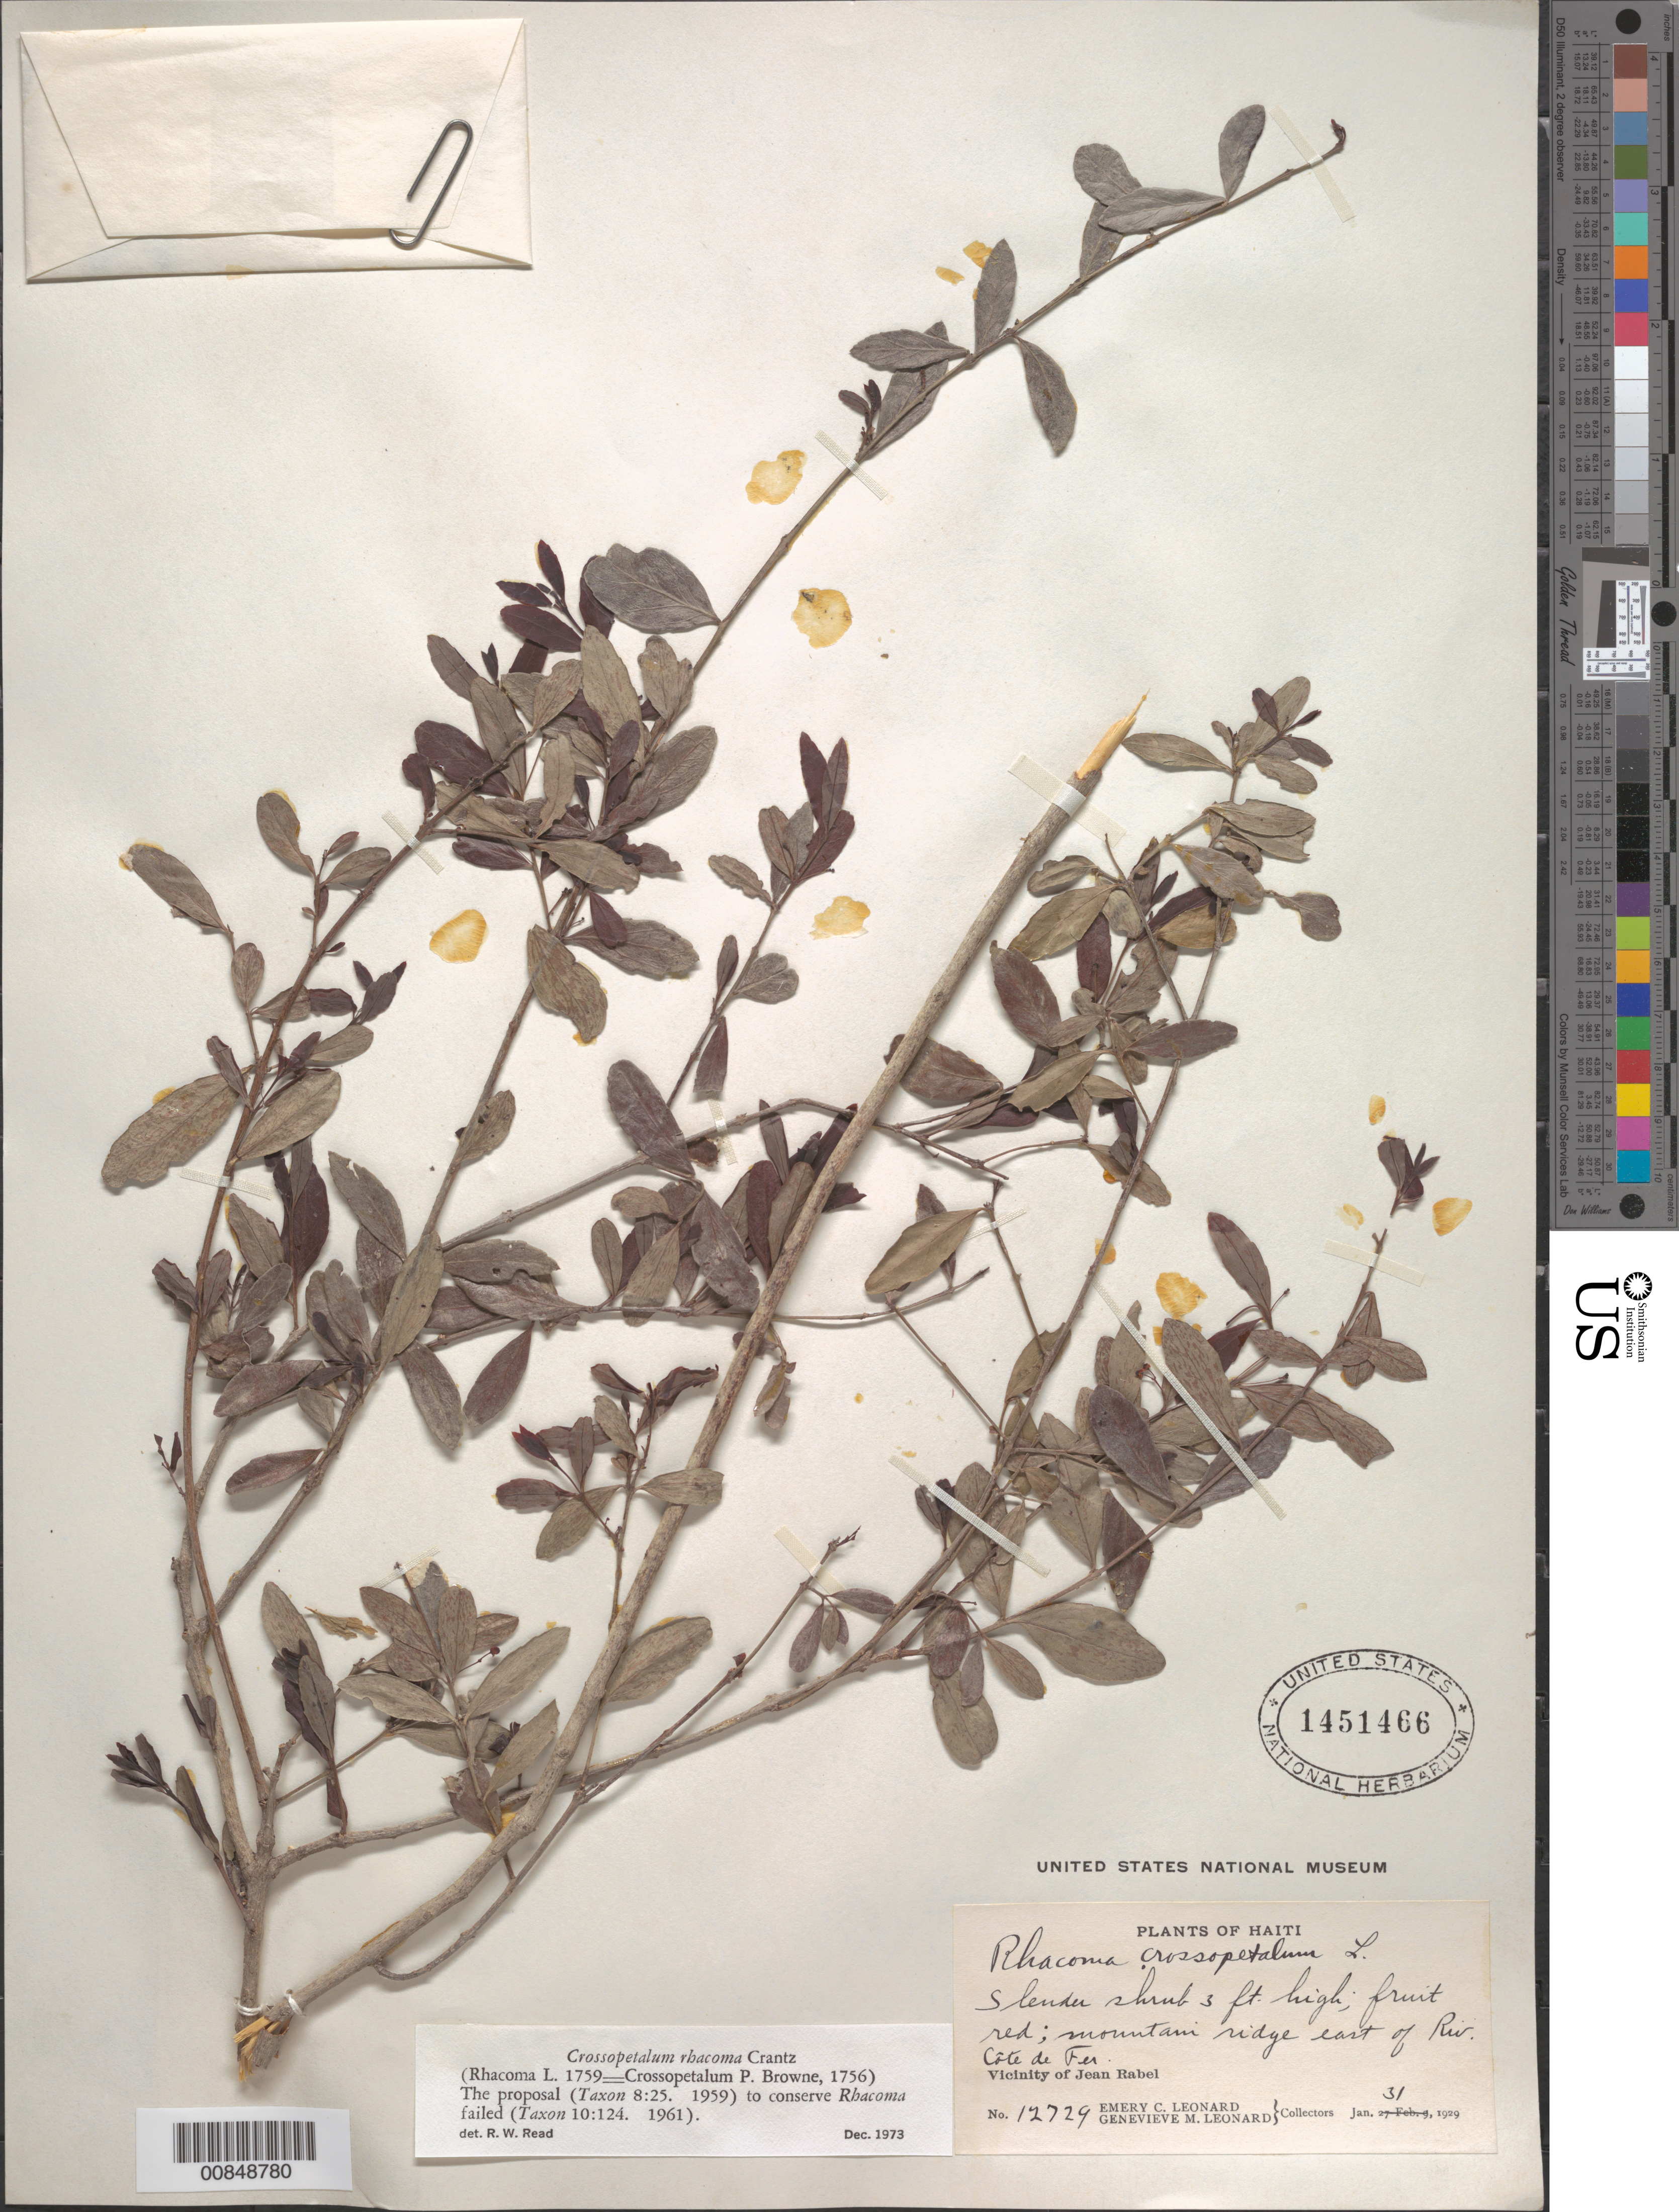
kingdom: Plantae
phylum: Tracheophyta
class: Magnoliopsida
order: Celastrales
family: Celastraceae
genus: Crossopetalum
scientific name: Crossopetalum rhacoma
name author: Crantz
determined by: Read, Robert W., (US), NMNH (UNITED STATES)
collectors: E. C. Leonard & G. M. Leonard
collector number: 12729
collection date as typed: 31 Jan 1929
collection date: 1929-01-31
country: Haiti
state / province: Nord-Ouest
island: Hispaniola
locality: Vicinity of Jean Rabel, E of Riv. Côte de Fer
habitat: Mountain ridge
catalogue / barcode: US 1451466